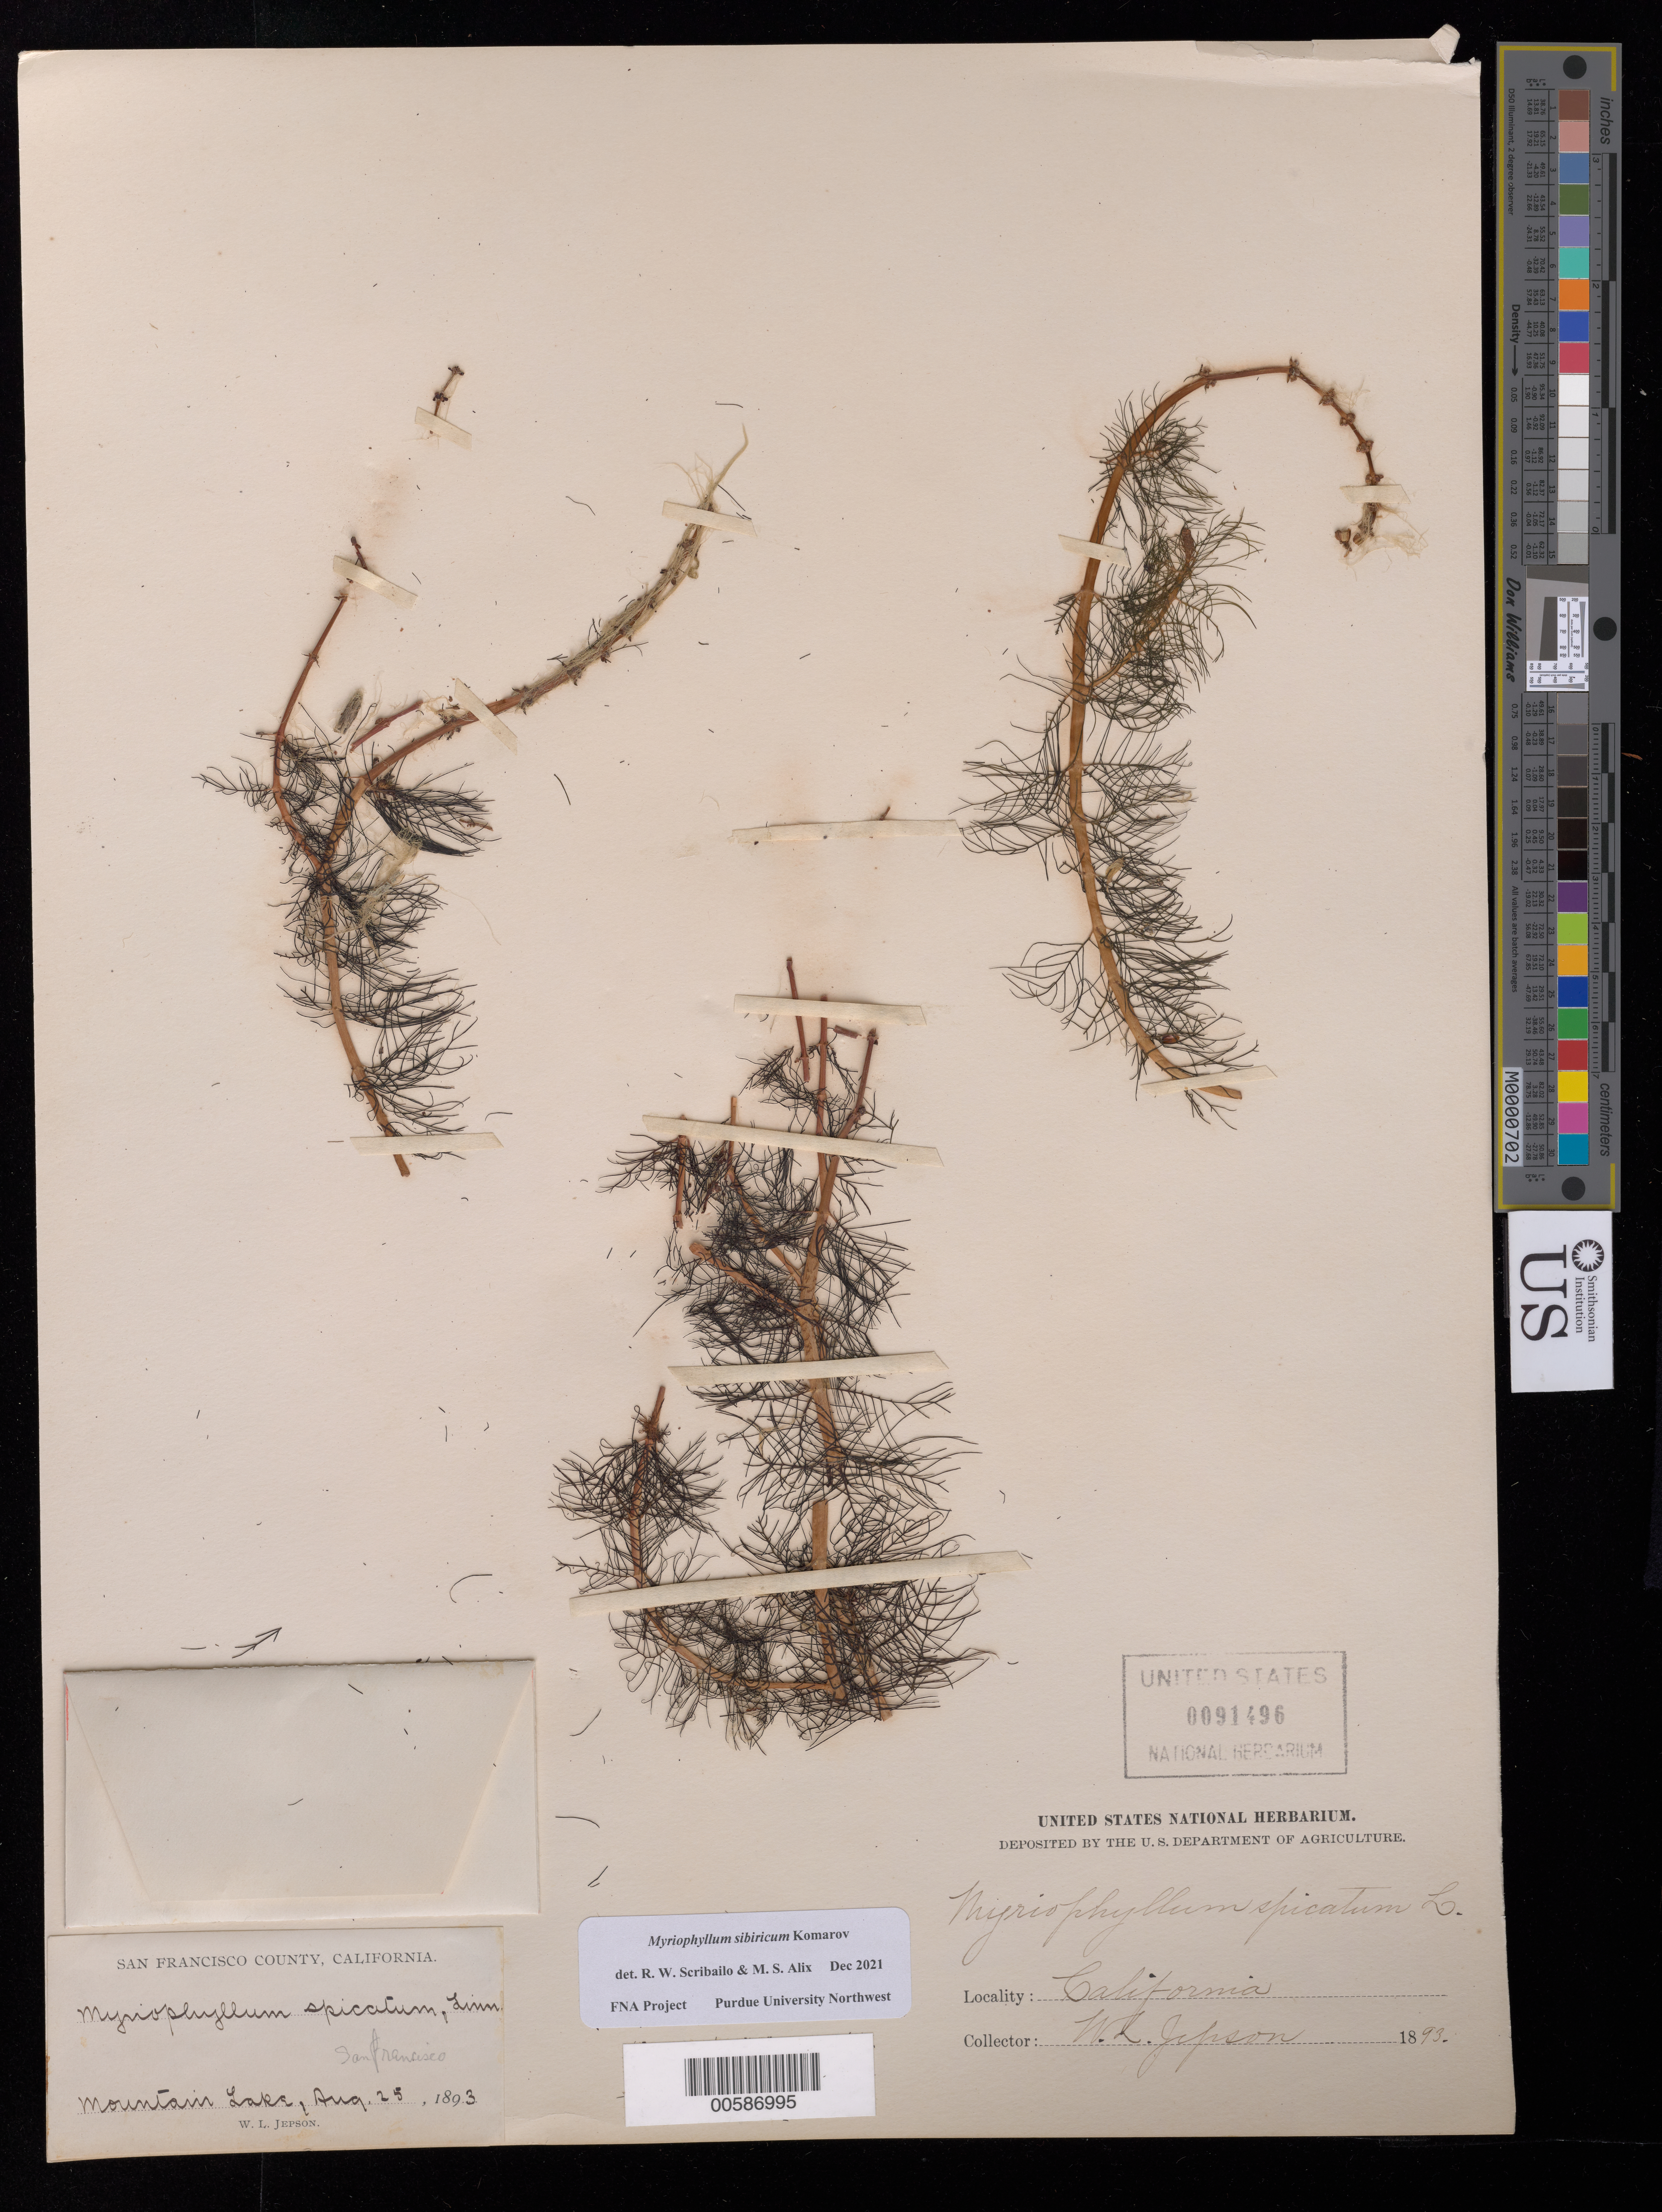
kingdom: Plantae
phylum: Tracheophyta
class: Magnoliopsida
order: Saxifragales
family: Haloragaceae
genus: Myriophyllum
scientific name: Myriophyllum sibiricum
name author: Kom.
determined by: Scribailo, R. W.; Alix, M. S.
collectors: W. L. Jepson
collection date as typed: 25 Aug 1893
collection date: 1893-08-25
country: United States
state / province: California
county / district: San Francisco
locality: Mountain Lake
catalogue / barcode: US 91496